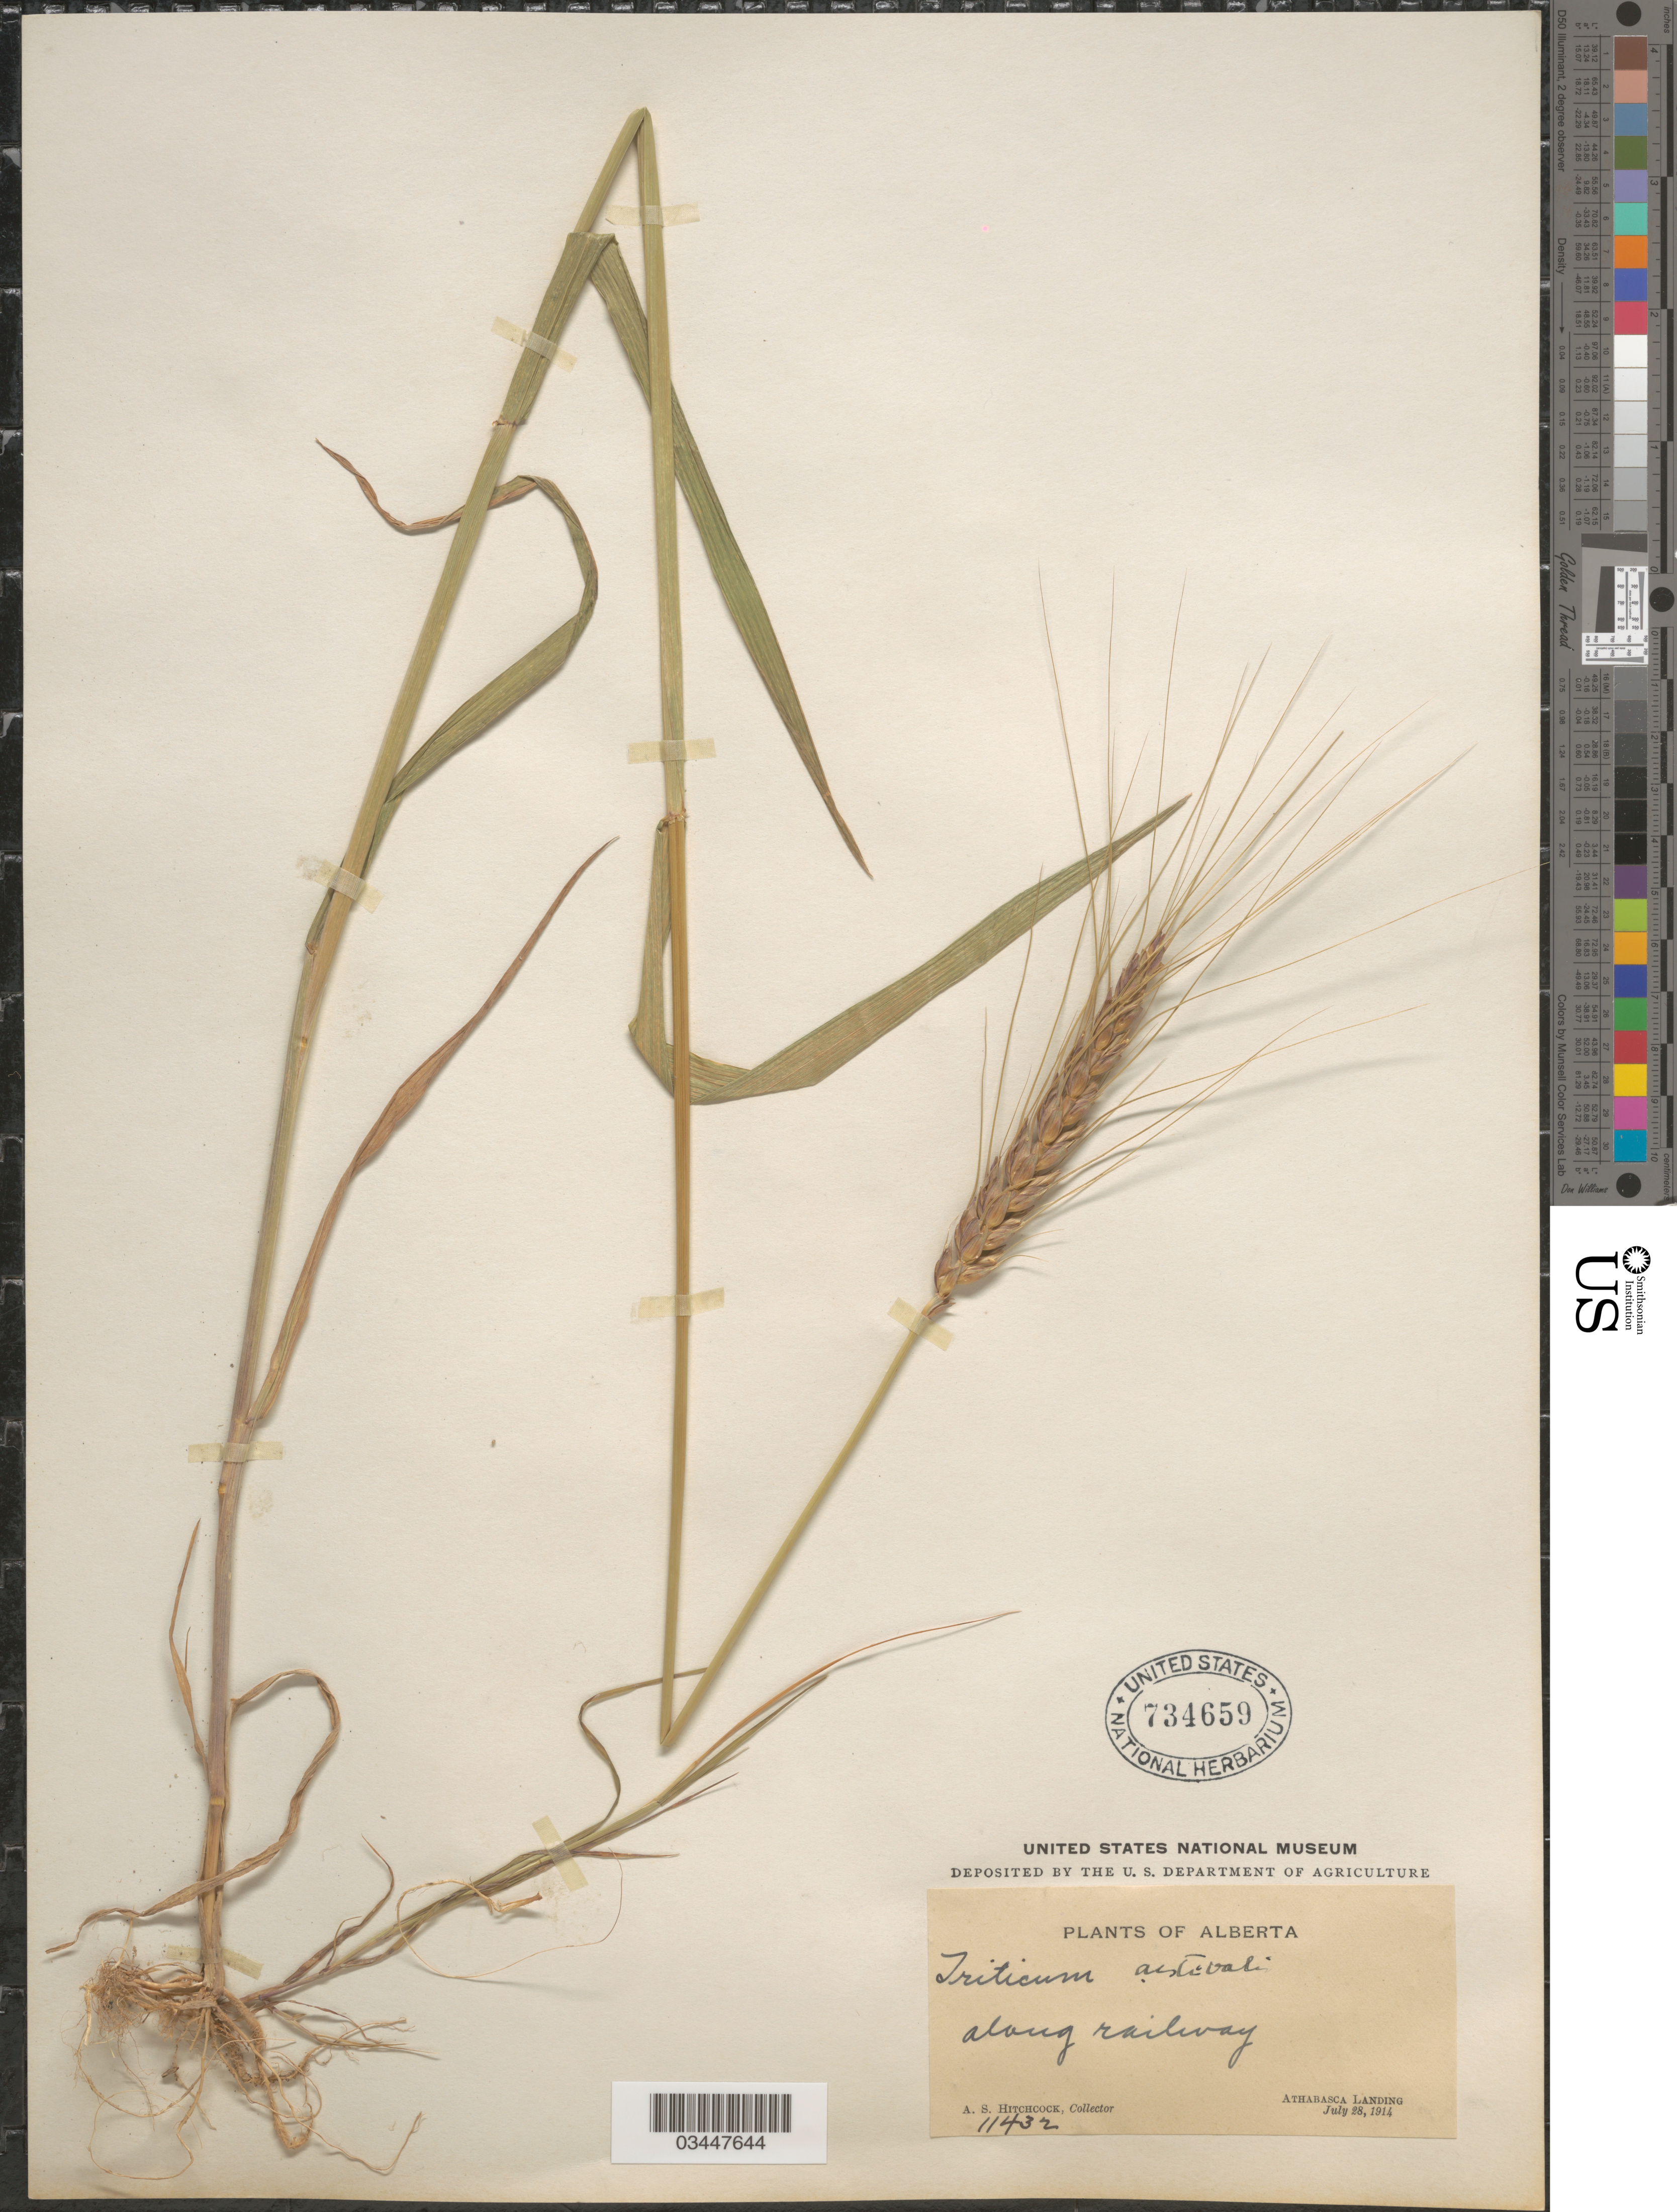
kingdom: Plantae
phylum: Tracheophyta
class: Liliopsida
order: Poales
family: Poaceae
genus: Triticum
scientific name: Triticum aestivum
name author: L.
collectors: A. S. Hitchcock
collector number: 11432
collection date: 1914-07-28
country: Canada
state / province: Alberta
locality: Along railway. Athabasca Landing.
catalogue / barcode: US 734659